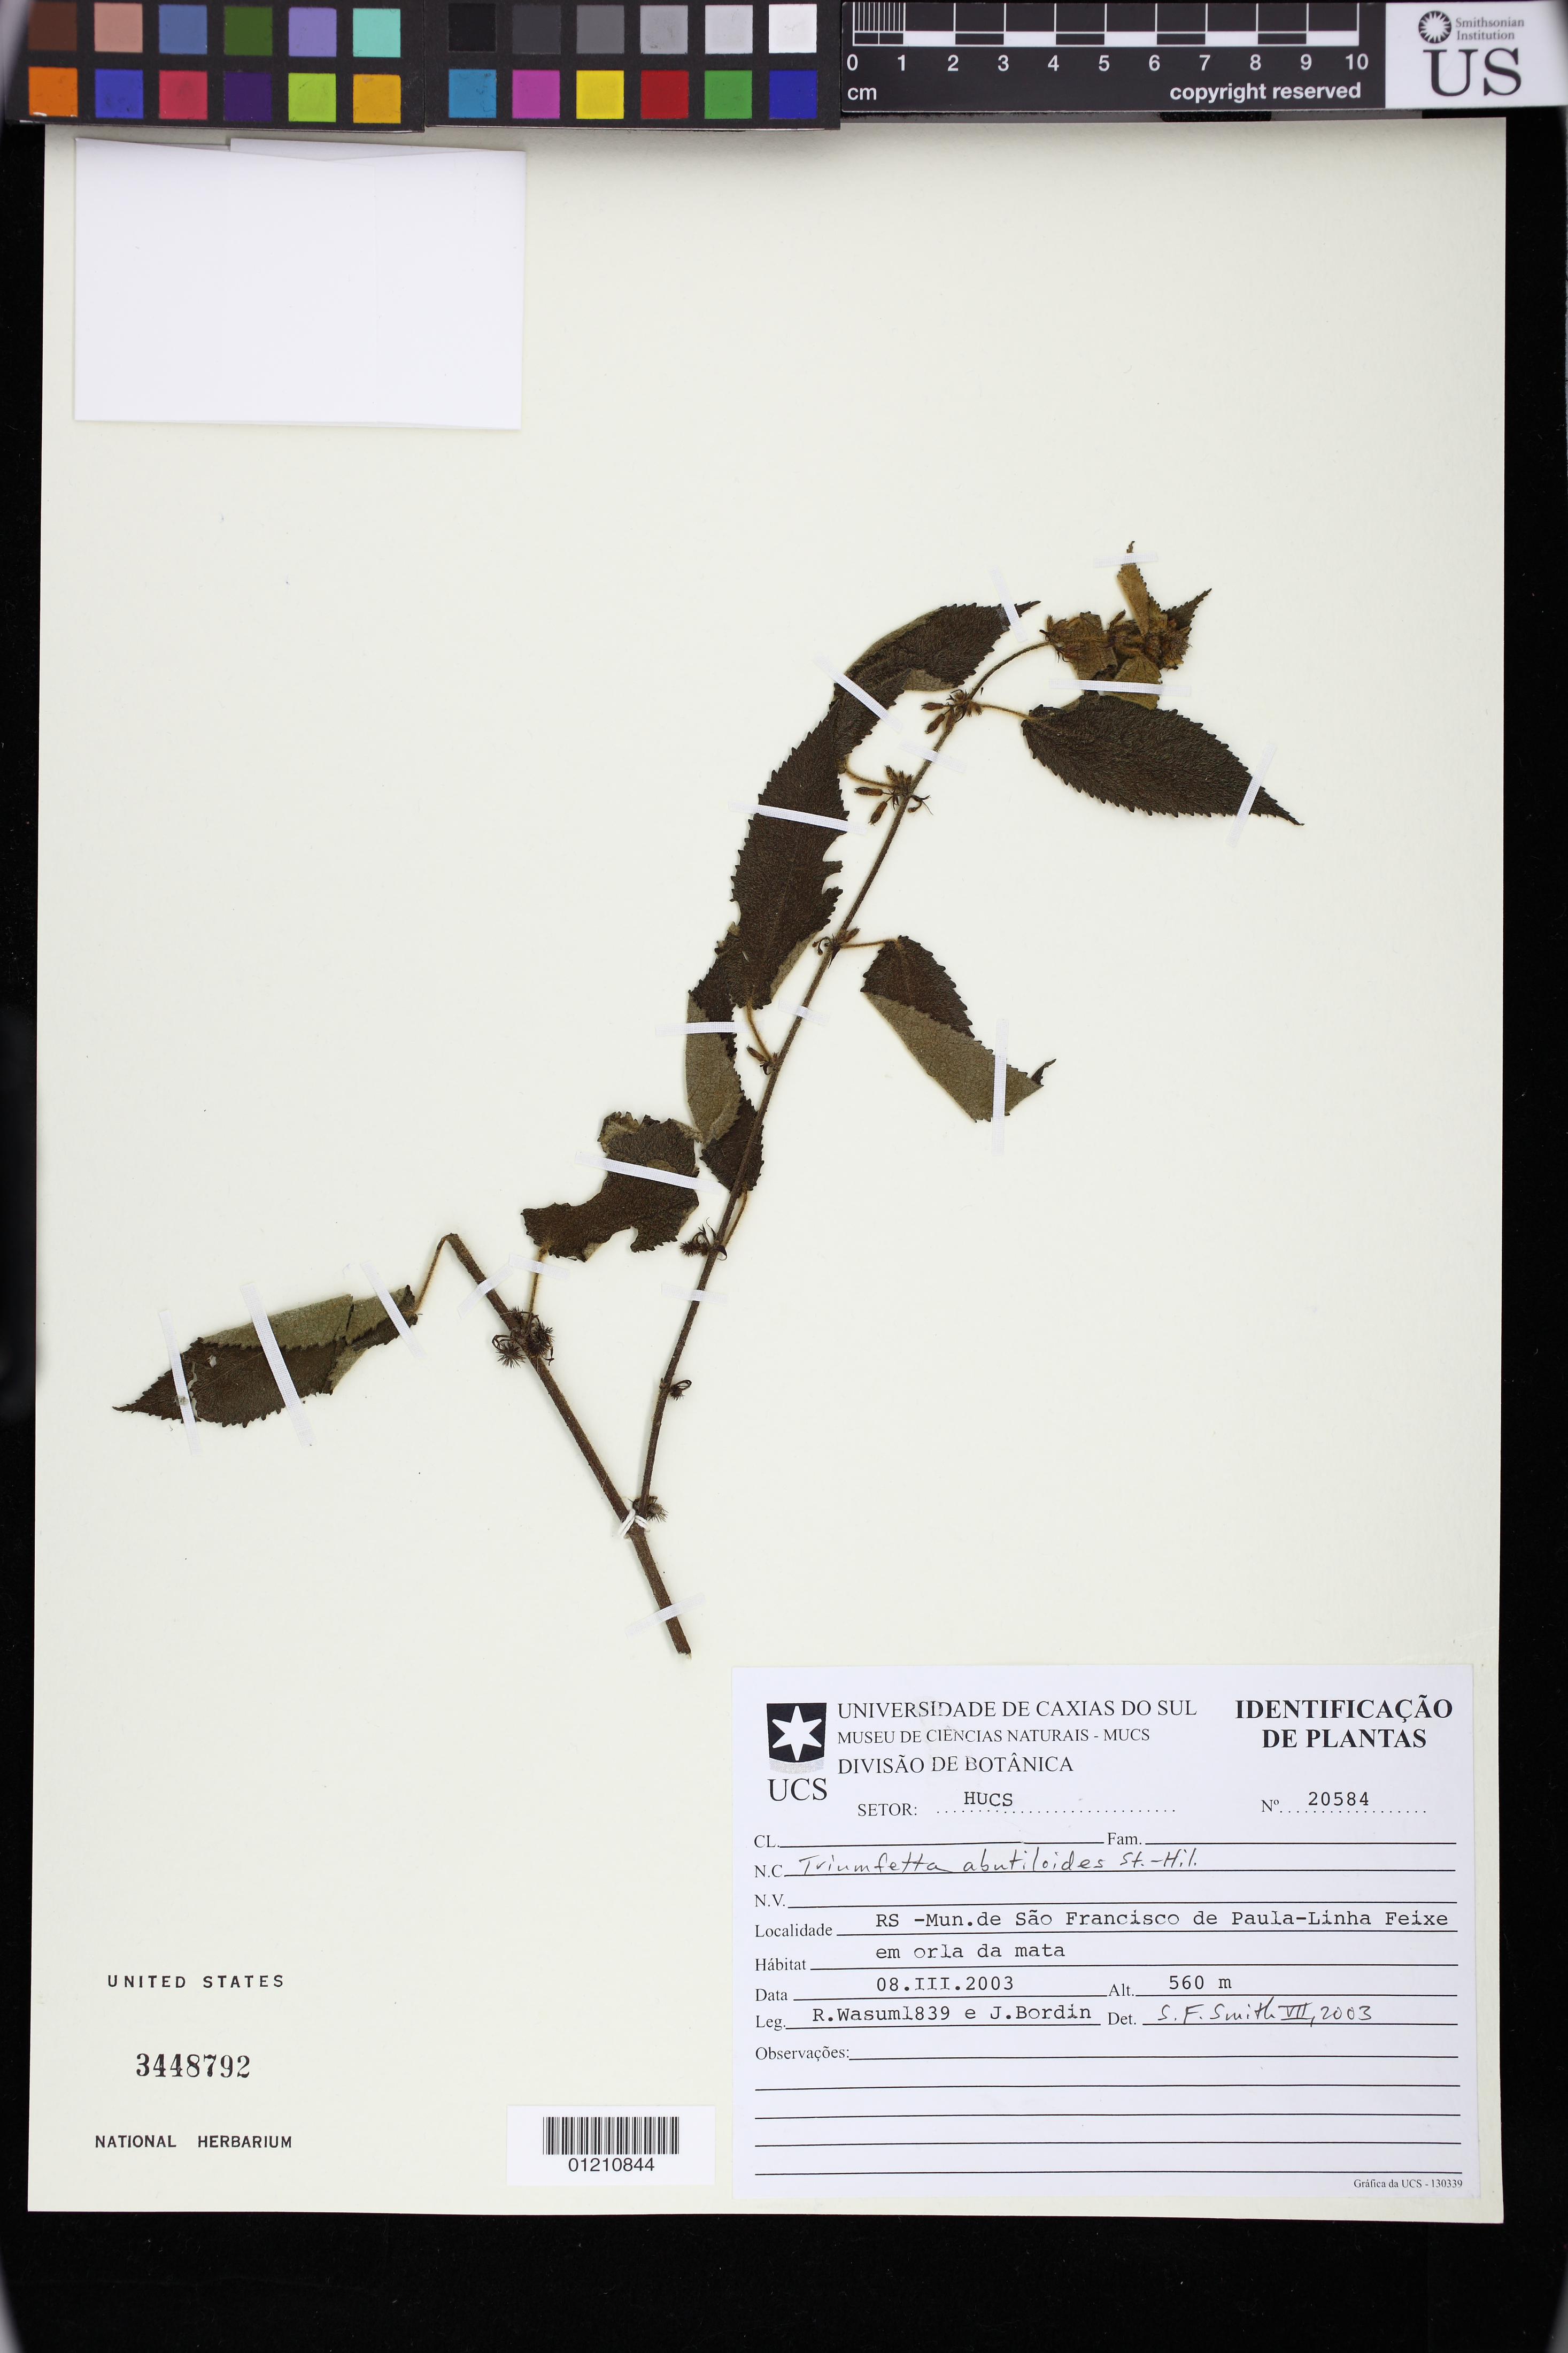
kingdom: Plantae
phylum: Tracheophyta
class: Magnoliopsida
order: Malvales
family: Malvaceae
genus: Triumfetta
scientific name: Triumfetta abutiloides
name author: A. St.-Hil.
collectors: R. Wasum & J. Bordin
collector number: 20584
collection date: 2003-03-08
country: Brazil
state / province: Rio Grande do Sul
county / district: São Francisco de Paula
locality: RS -Mun.de Sao Francisco de Paula-Linha Feixe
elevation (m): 560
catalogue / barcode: US 3448792